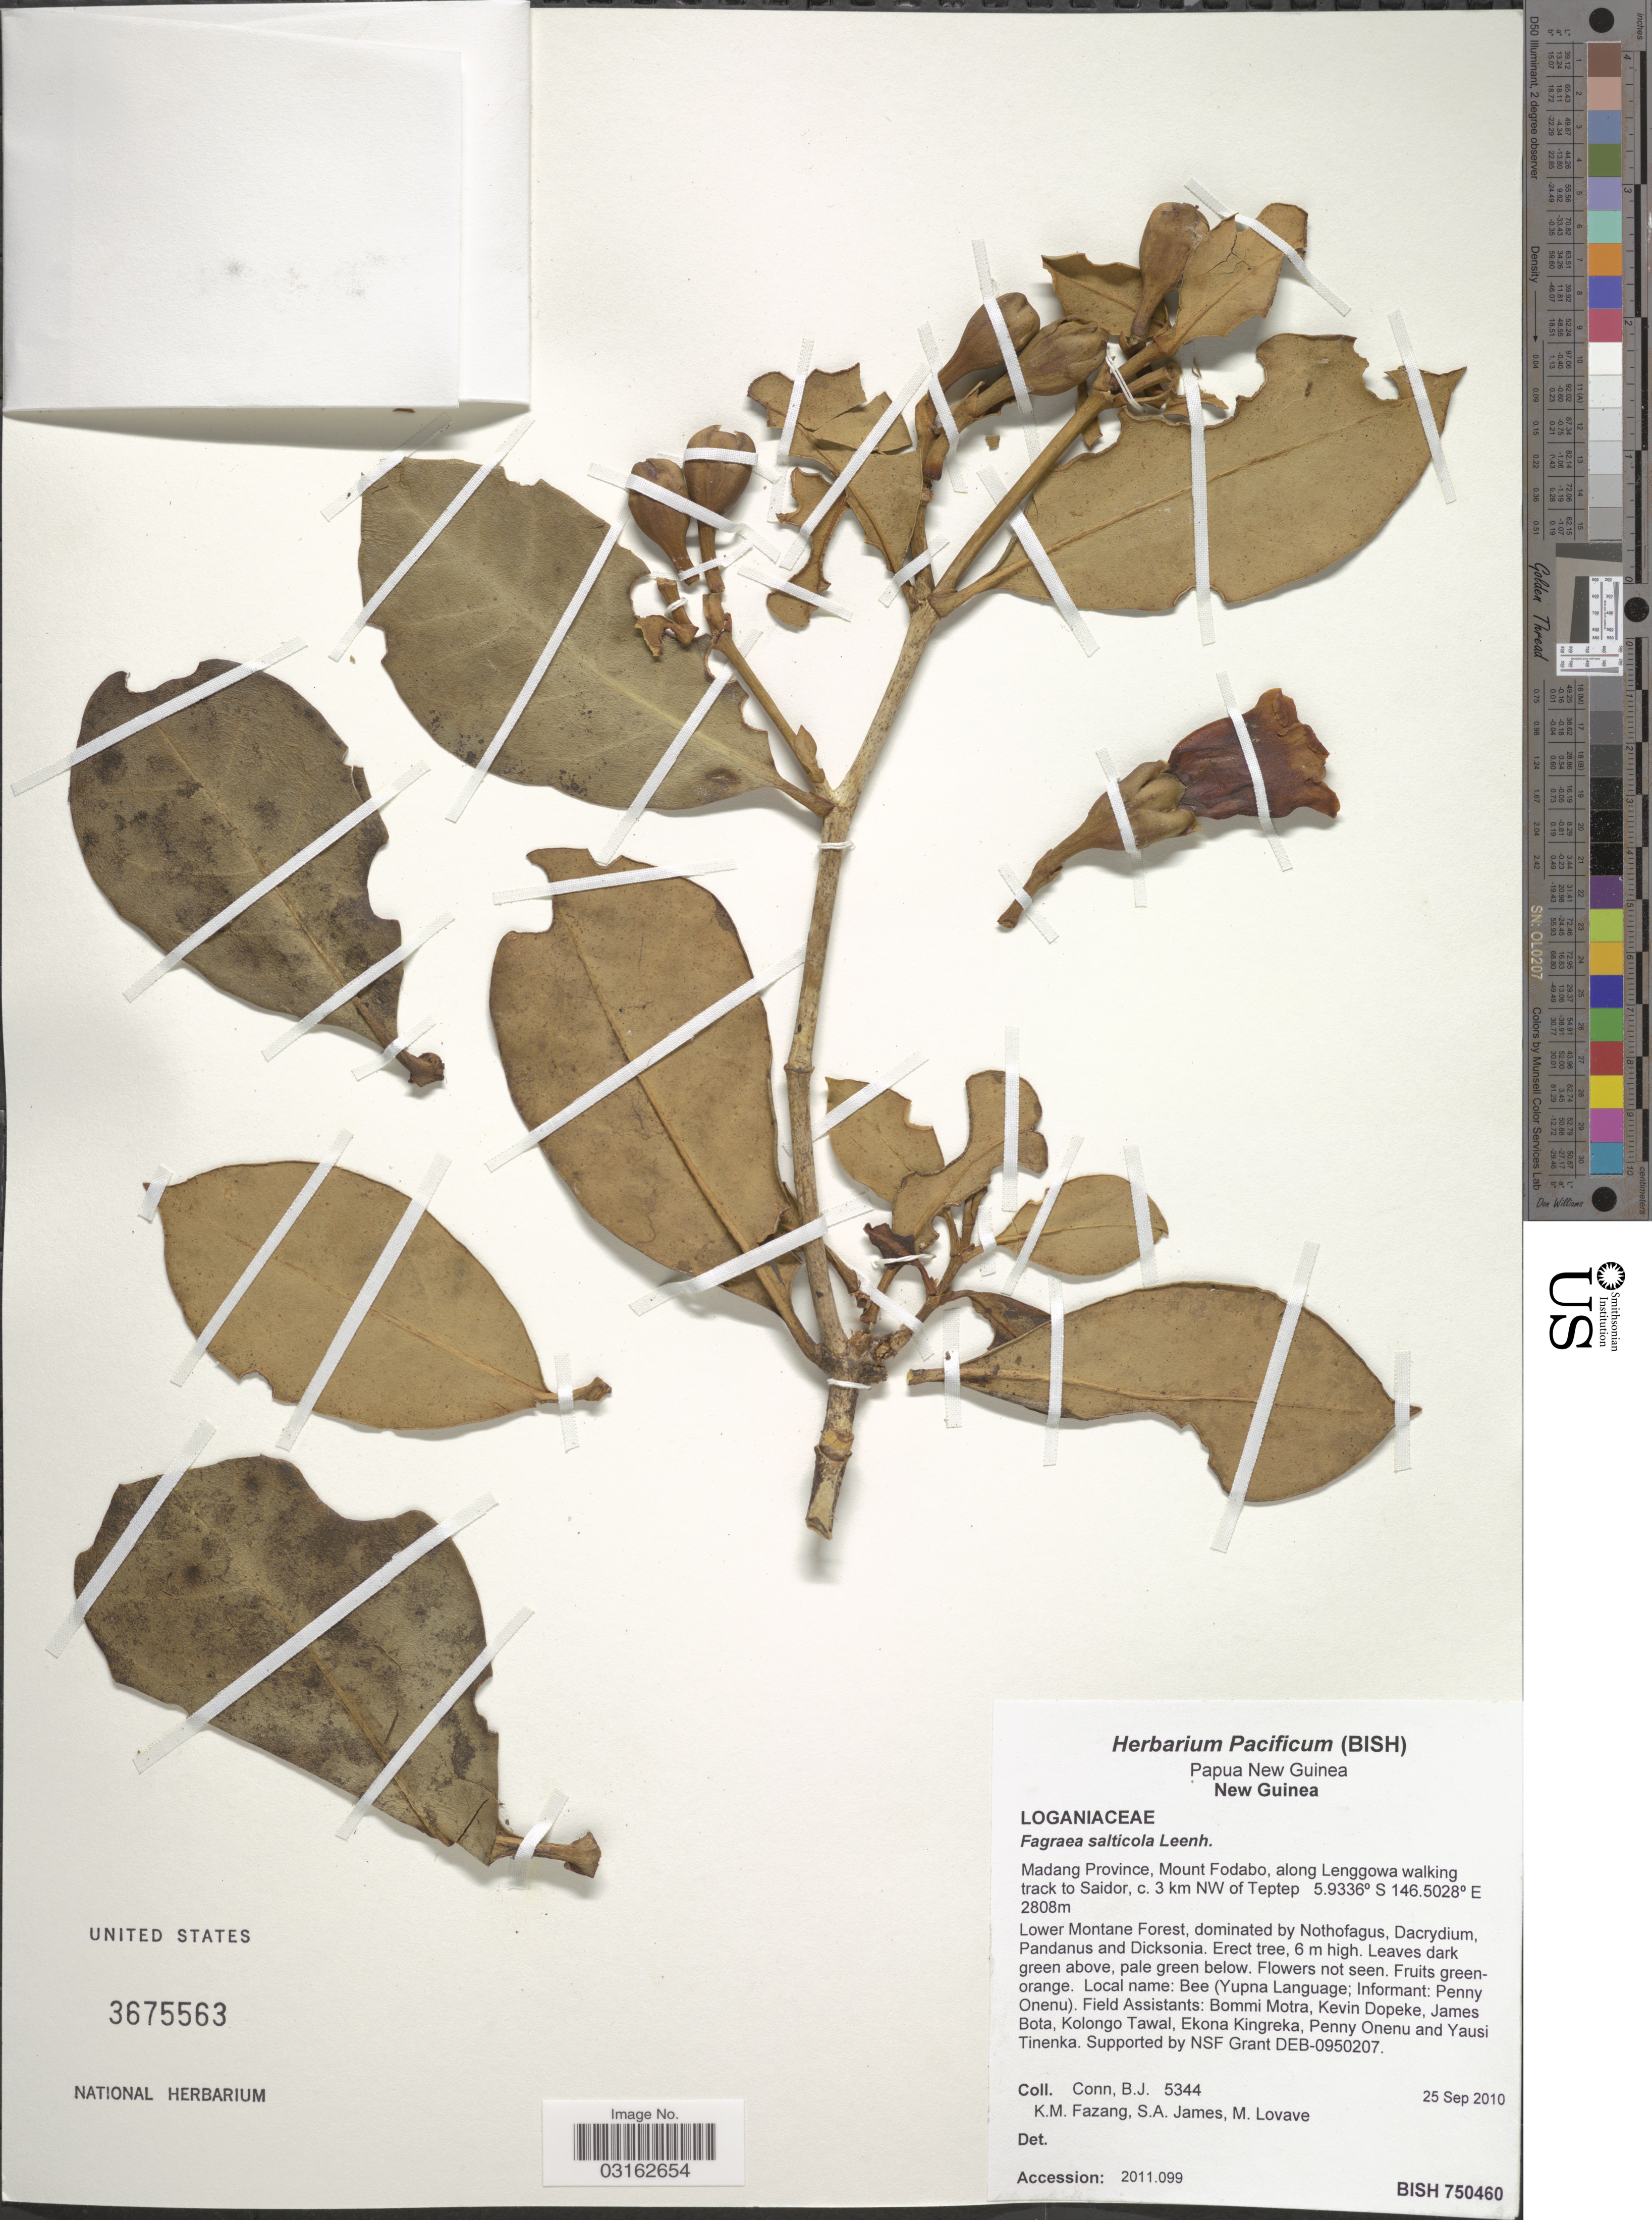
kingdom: Plantae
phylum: Tracheophyta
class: Magnoliopsida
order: Gentianales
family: Gentianaceae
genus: Fagraea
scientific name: Fagraea salticola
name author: Leenh.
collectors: B. Conn, K. Fazang, S. James & M. Lovave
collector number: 5344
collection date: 2010-09-25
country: Papua New Guinea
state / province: Madang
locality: New Guinea, Madang Province, Mount Fodabo, along Lenggowa walking track to Saidor, c. 3 km NW of Teptep .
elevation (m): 2808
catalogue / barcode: US 3675563